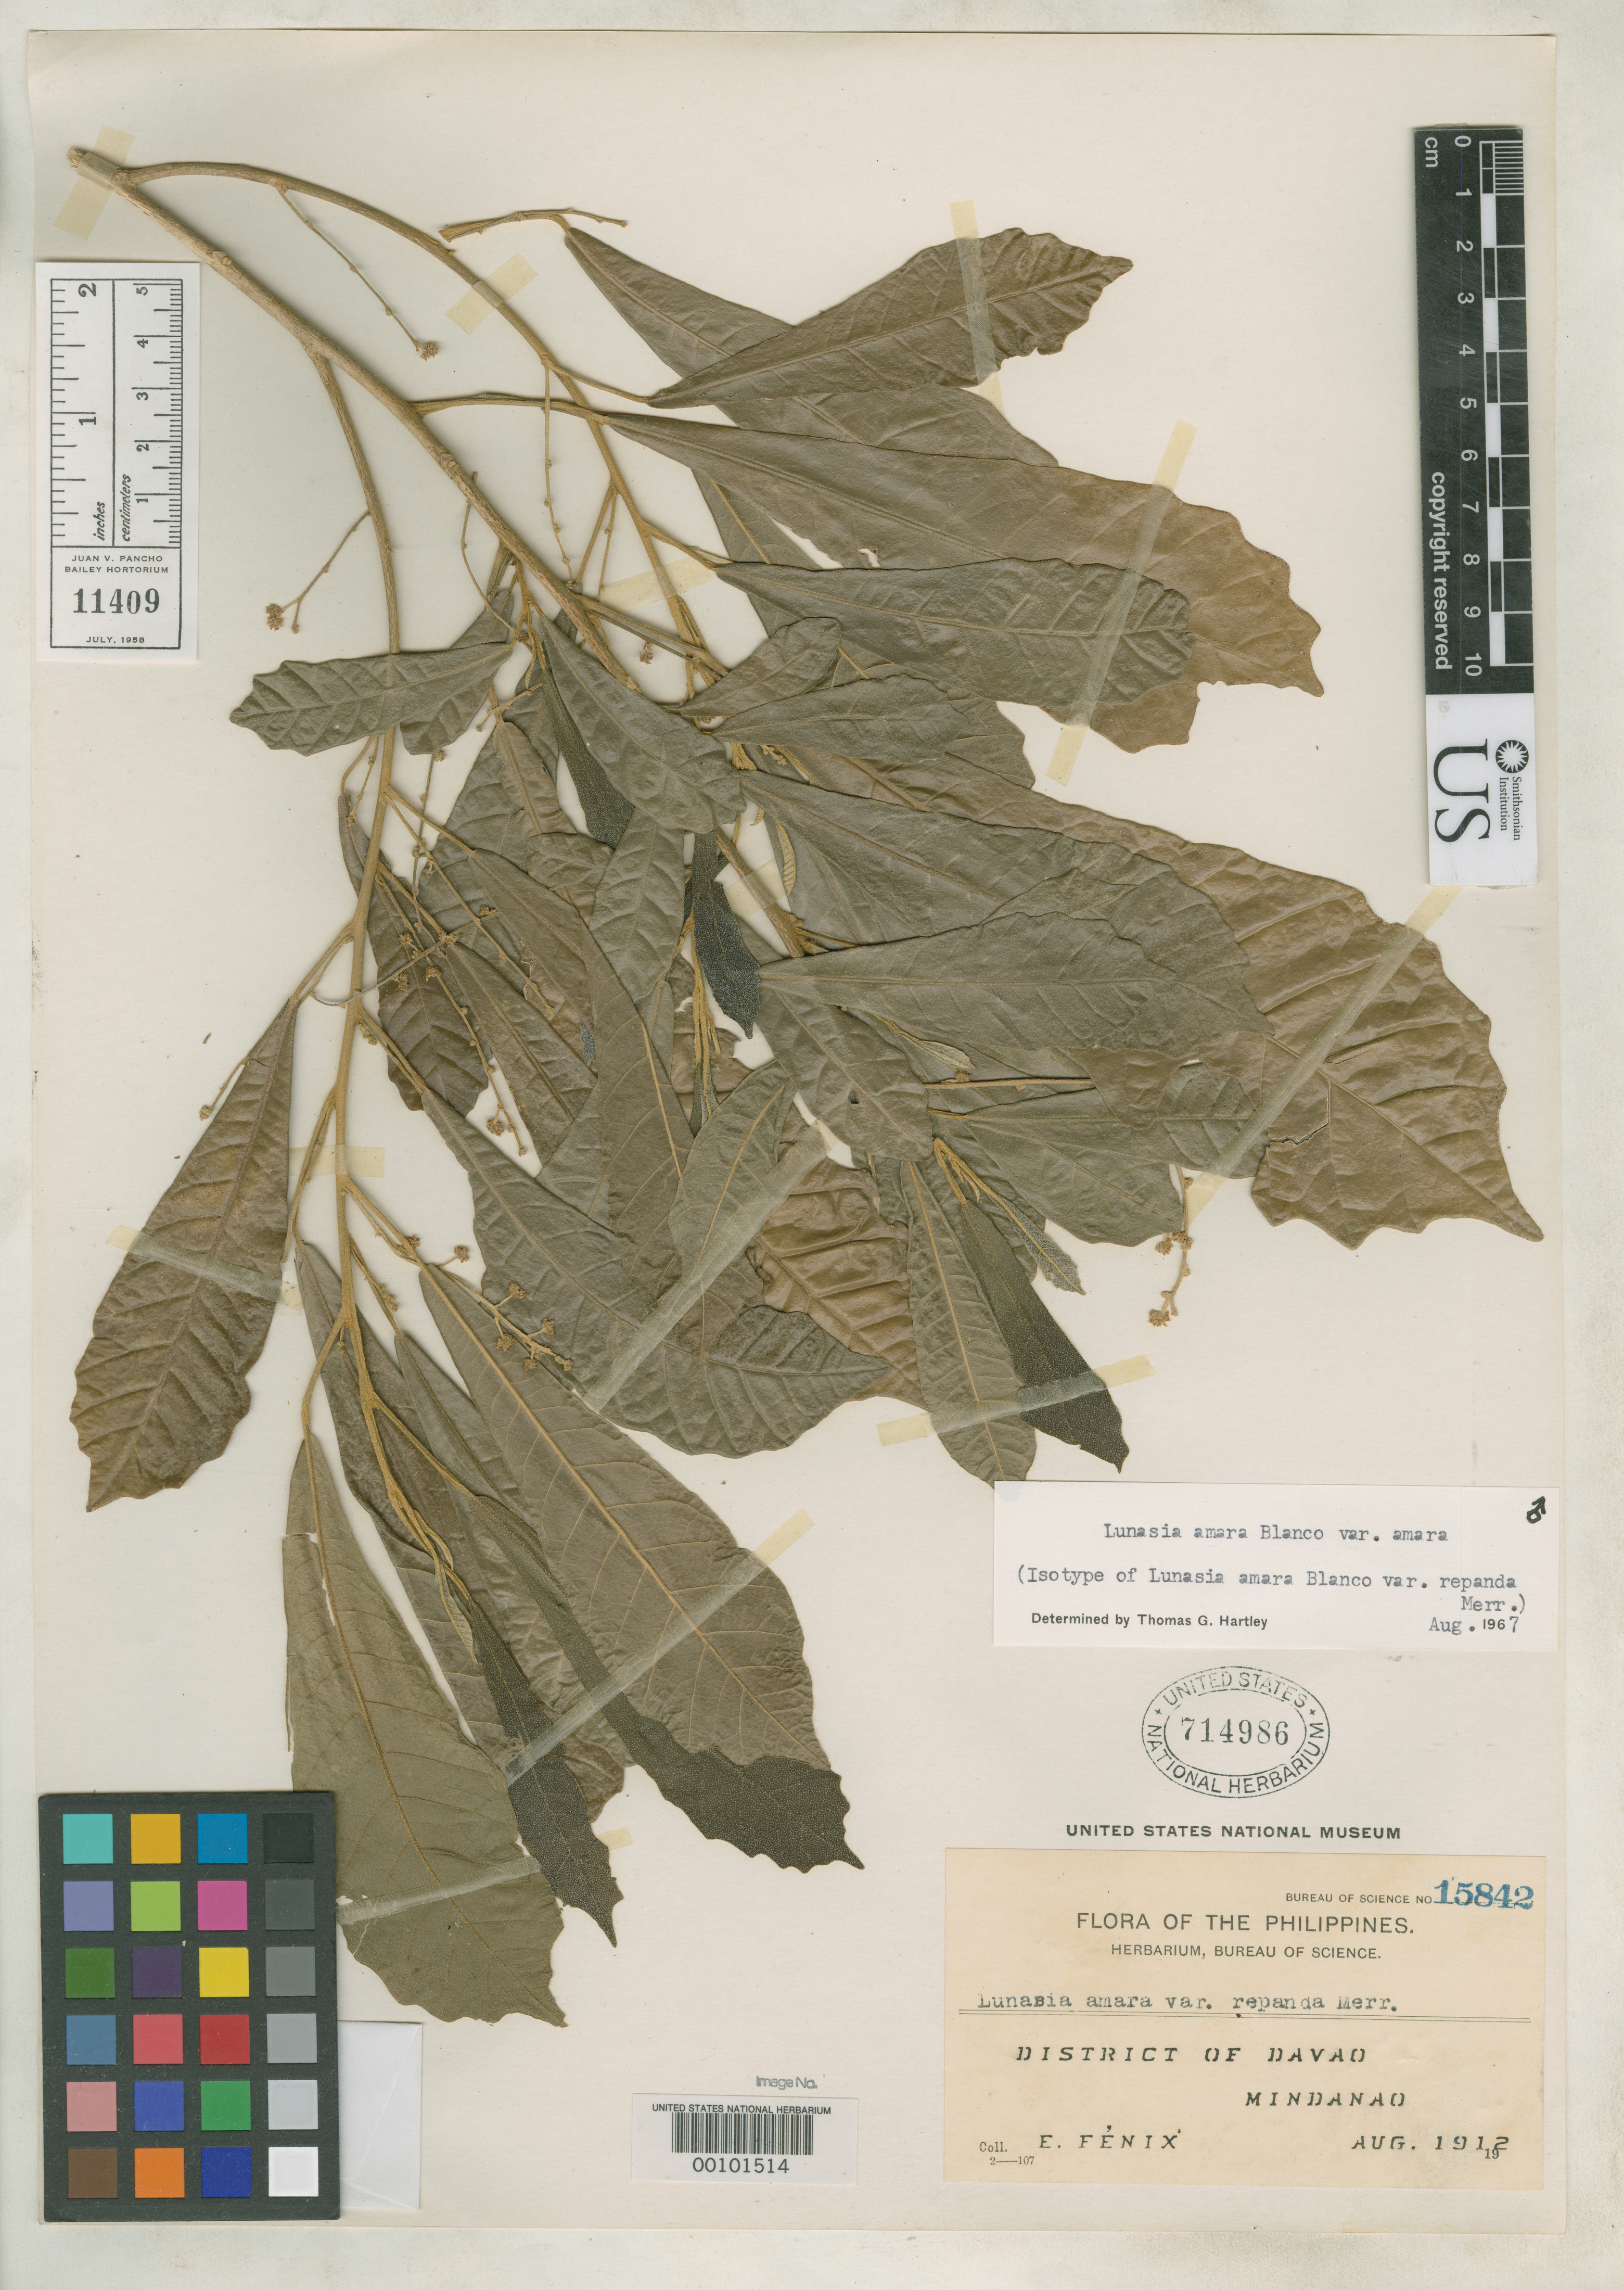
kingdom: Plantae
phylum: Tracheophyta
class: Magnoliopsida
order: Sapindales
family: Rutaceae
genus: Lunasia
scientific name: Lunasia amara var. repanda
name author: Merr.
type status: Isotype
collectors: E. Fénix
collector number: Bur. Sci. 15842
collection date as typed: Aug 1912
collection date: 1912-08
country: Philippines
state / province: Davao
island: Mindanao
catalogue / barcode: US 714986